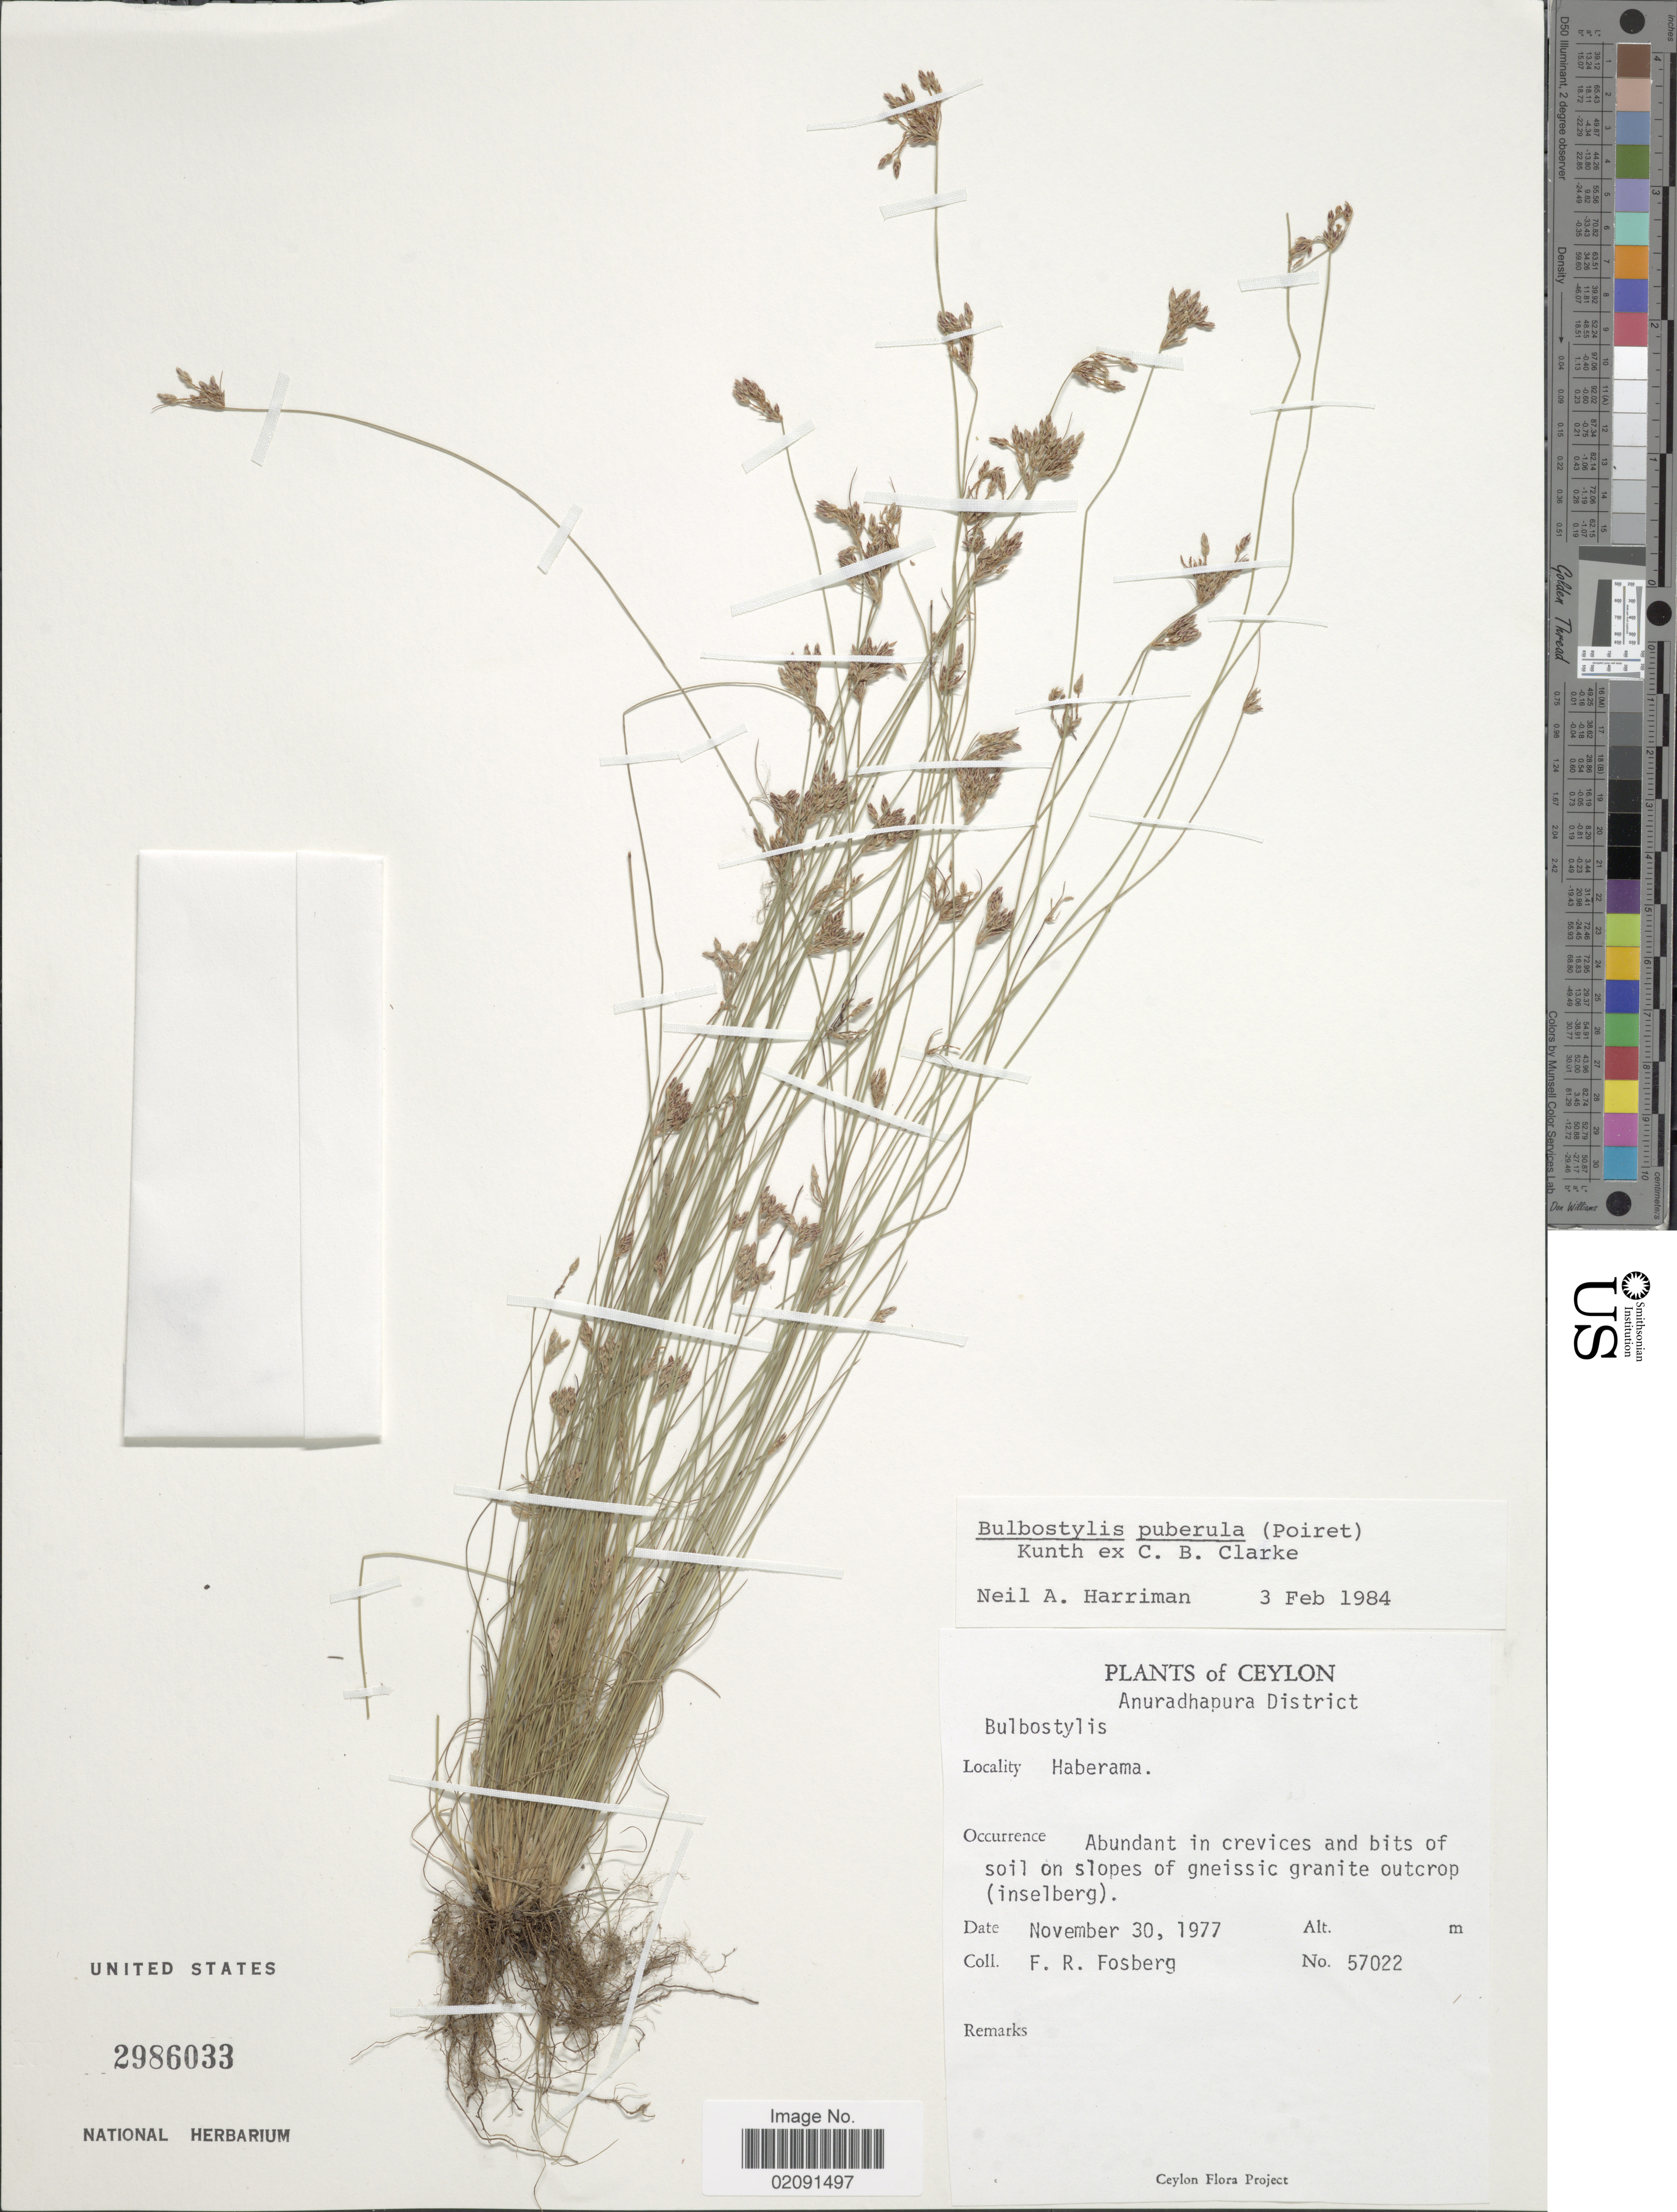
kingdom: Plantae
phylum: Tracheophyta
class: Liliopsida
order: Poales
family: Cyperaceae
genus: Bulbostylis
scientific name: Bulbostylis thouarsii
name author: (Roem. & Schult.) ex Veldkamp & Verloove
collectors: F. R. Fosberg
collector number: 57022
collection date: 1977-11-30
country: Sri Lanka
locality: Anuradhapura District, Haberama., abundant in crevices and bits of soil on slopes of gneissic granite outcrop (inselberg).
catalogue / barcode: US 2986033